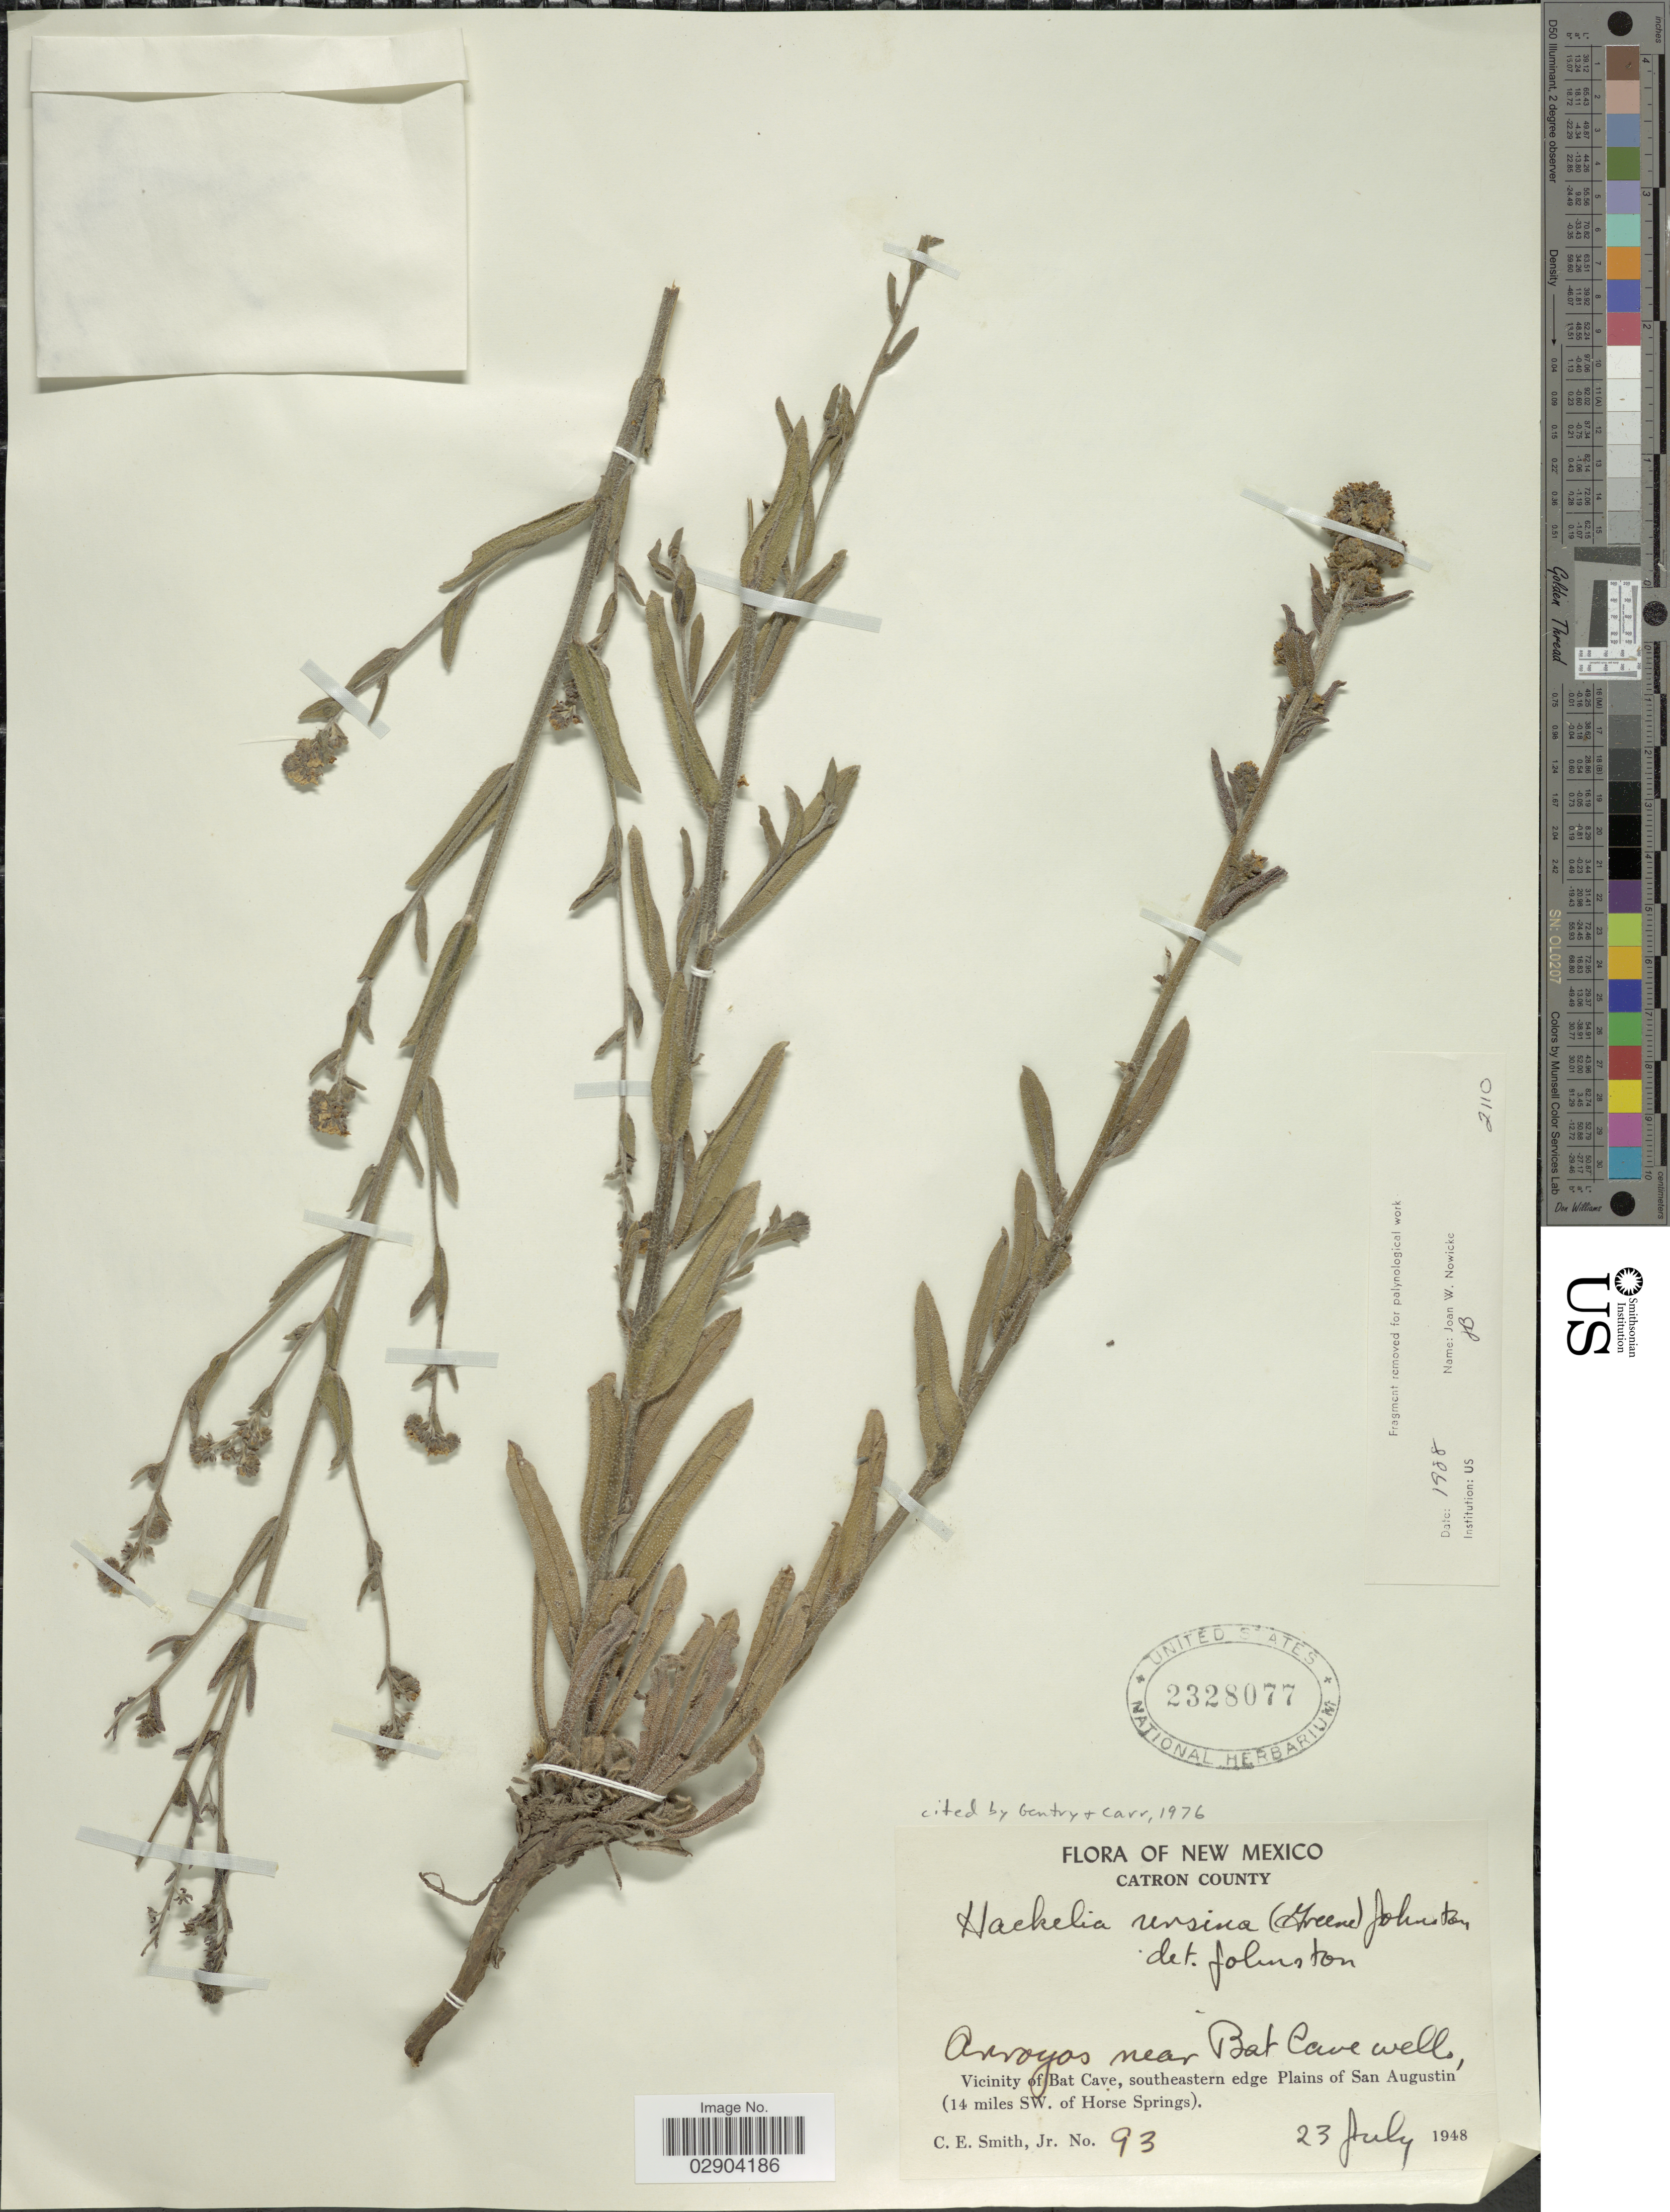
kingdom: Plantae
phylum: Tracheophyta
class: Magnoliopsida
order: Boraginales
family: Boraginaceae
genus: Hackelia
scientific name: Hackelia ursina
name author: (Greene ex A. Gray) I.M. Johnst.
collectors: C. E. Smith Jr.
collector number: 93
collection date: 1948-07-23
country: United States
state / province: New Mexico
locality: Catron County. Arroyos near Bat Cave Well, Vicinity of Bat Cave, southeastern edge Plains of San Augustin (14 miles SW. of Horse Springs).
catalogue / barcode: US 2328077